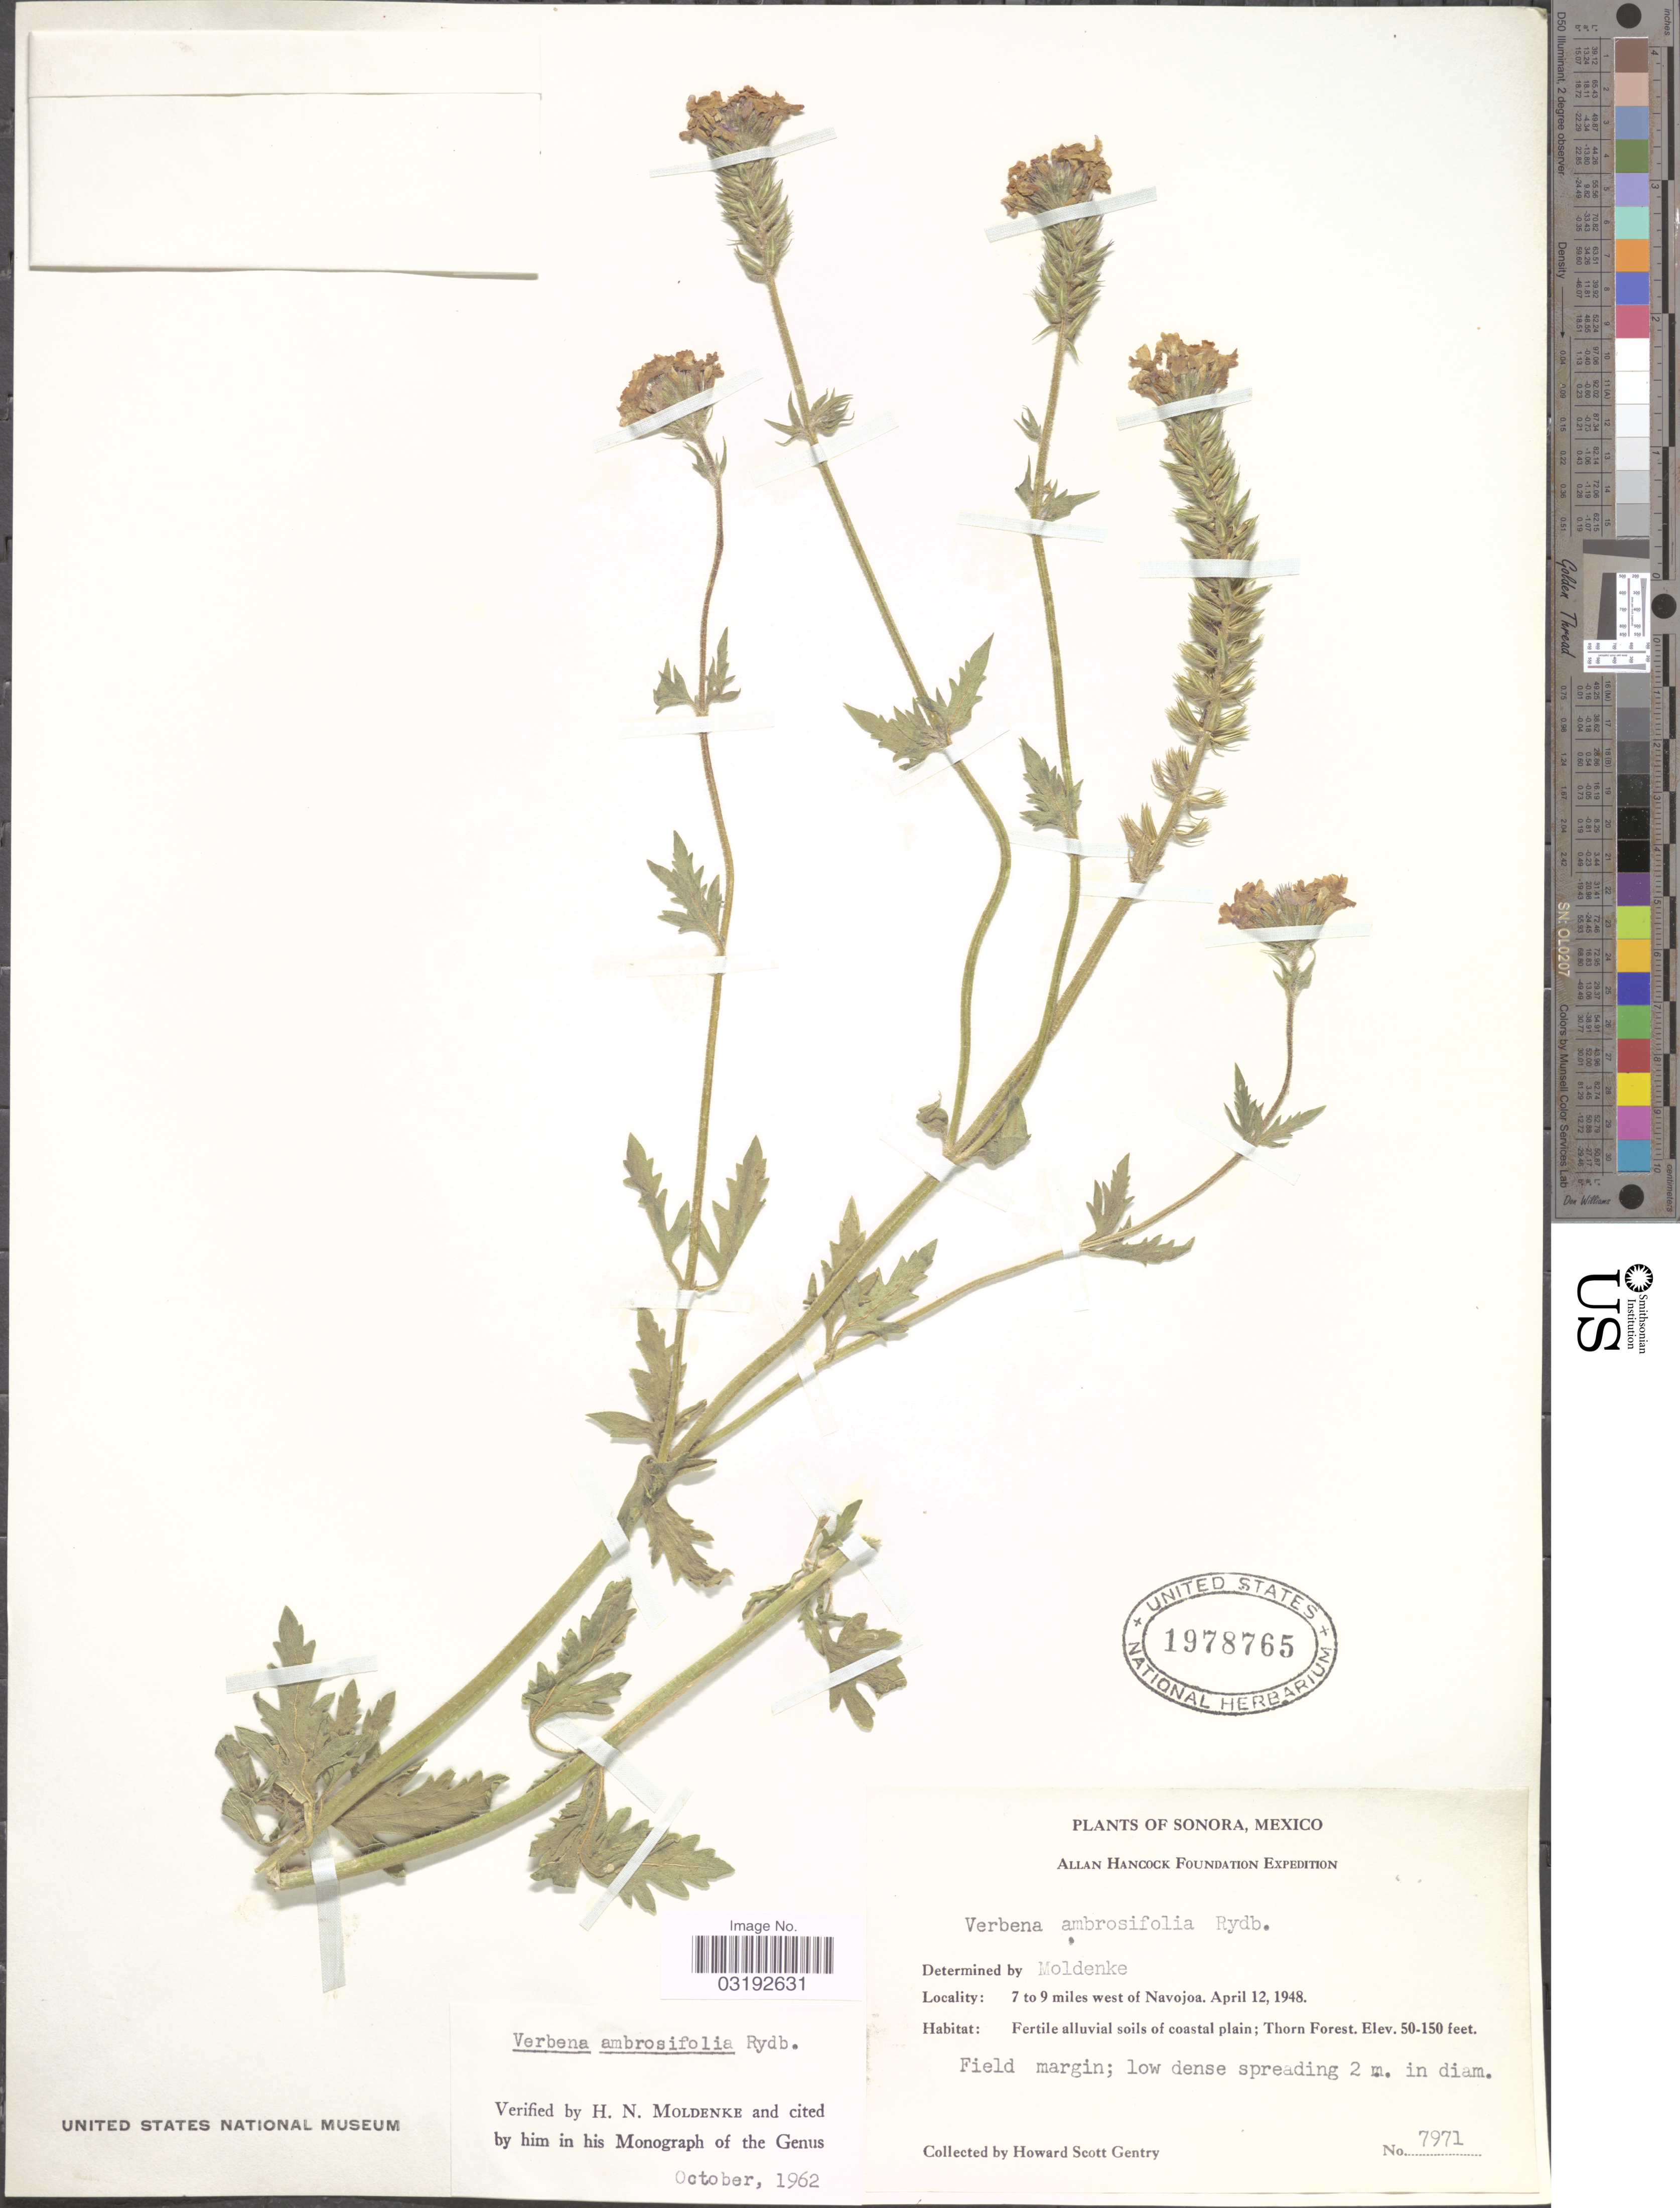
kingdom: Plantae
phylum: Tracheophyta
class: Magnoliopsida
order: Lamiales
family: Verbenaceae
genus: Verbena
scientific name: Verbena ambrosiifolia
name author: Rydb. ex Small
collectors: H. S. Gentry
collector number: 7971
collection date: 1948-04-12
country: Mexico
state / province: Sonora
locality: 7 to 9 miles west of Navojoa. Thorn Forest.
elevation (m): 15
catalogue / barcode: US 1978765